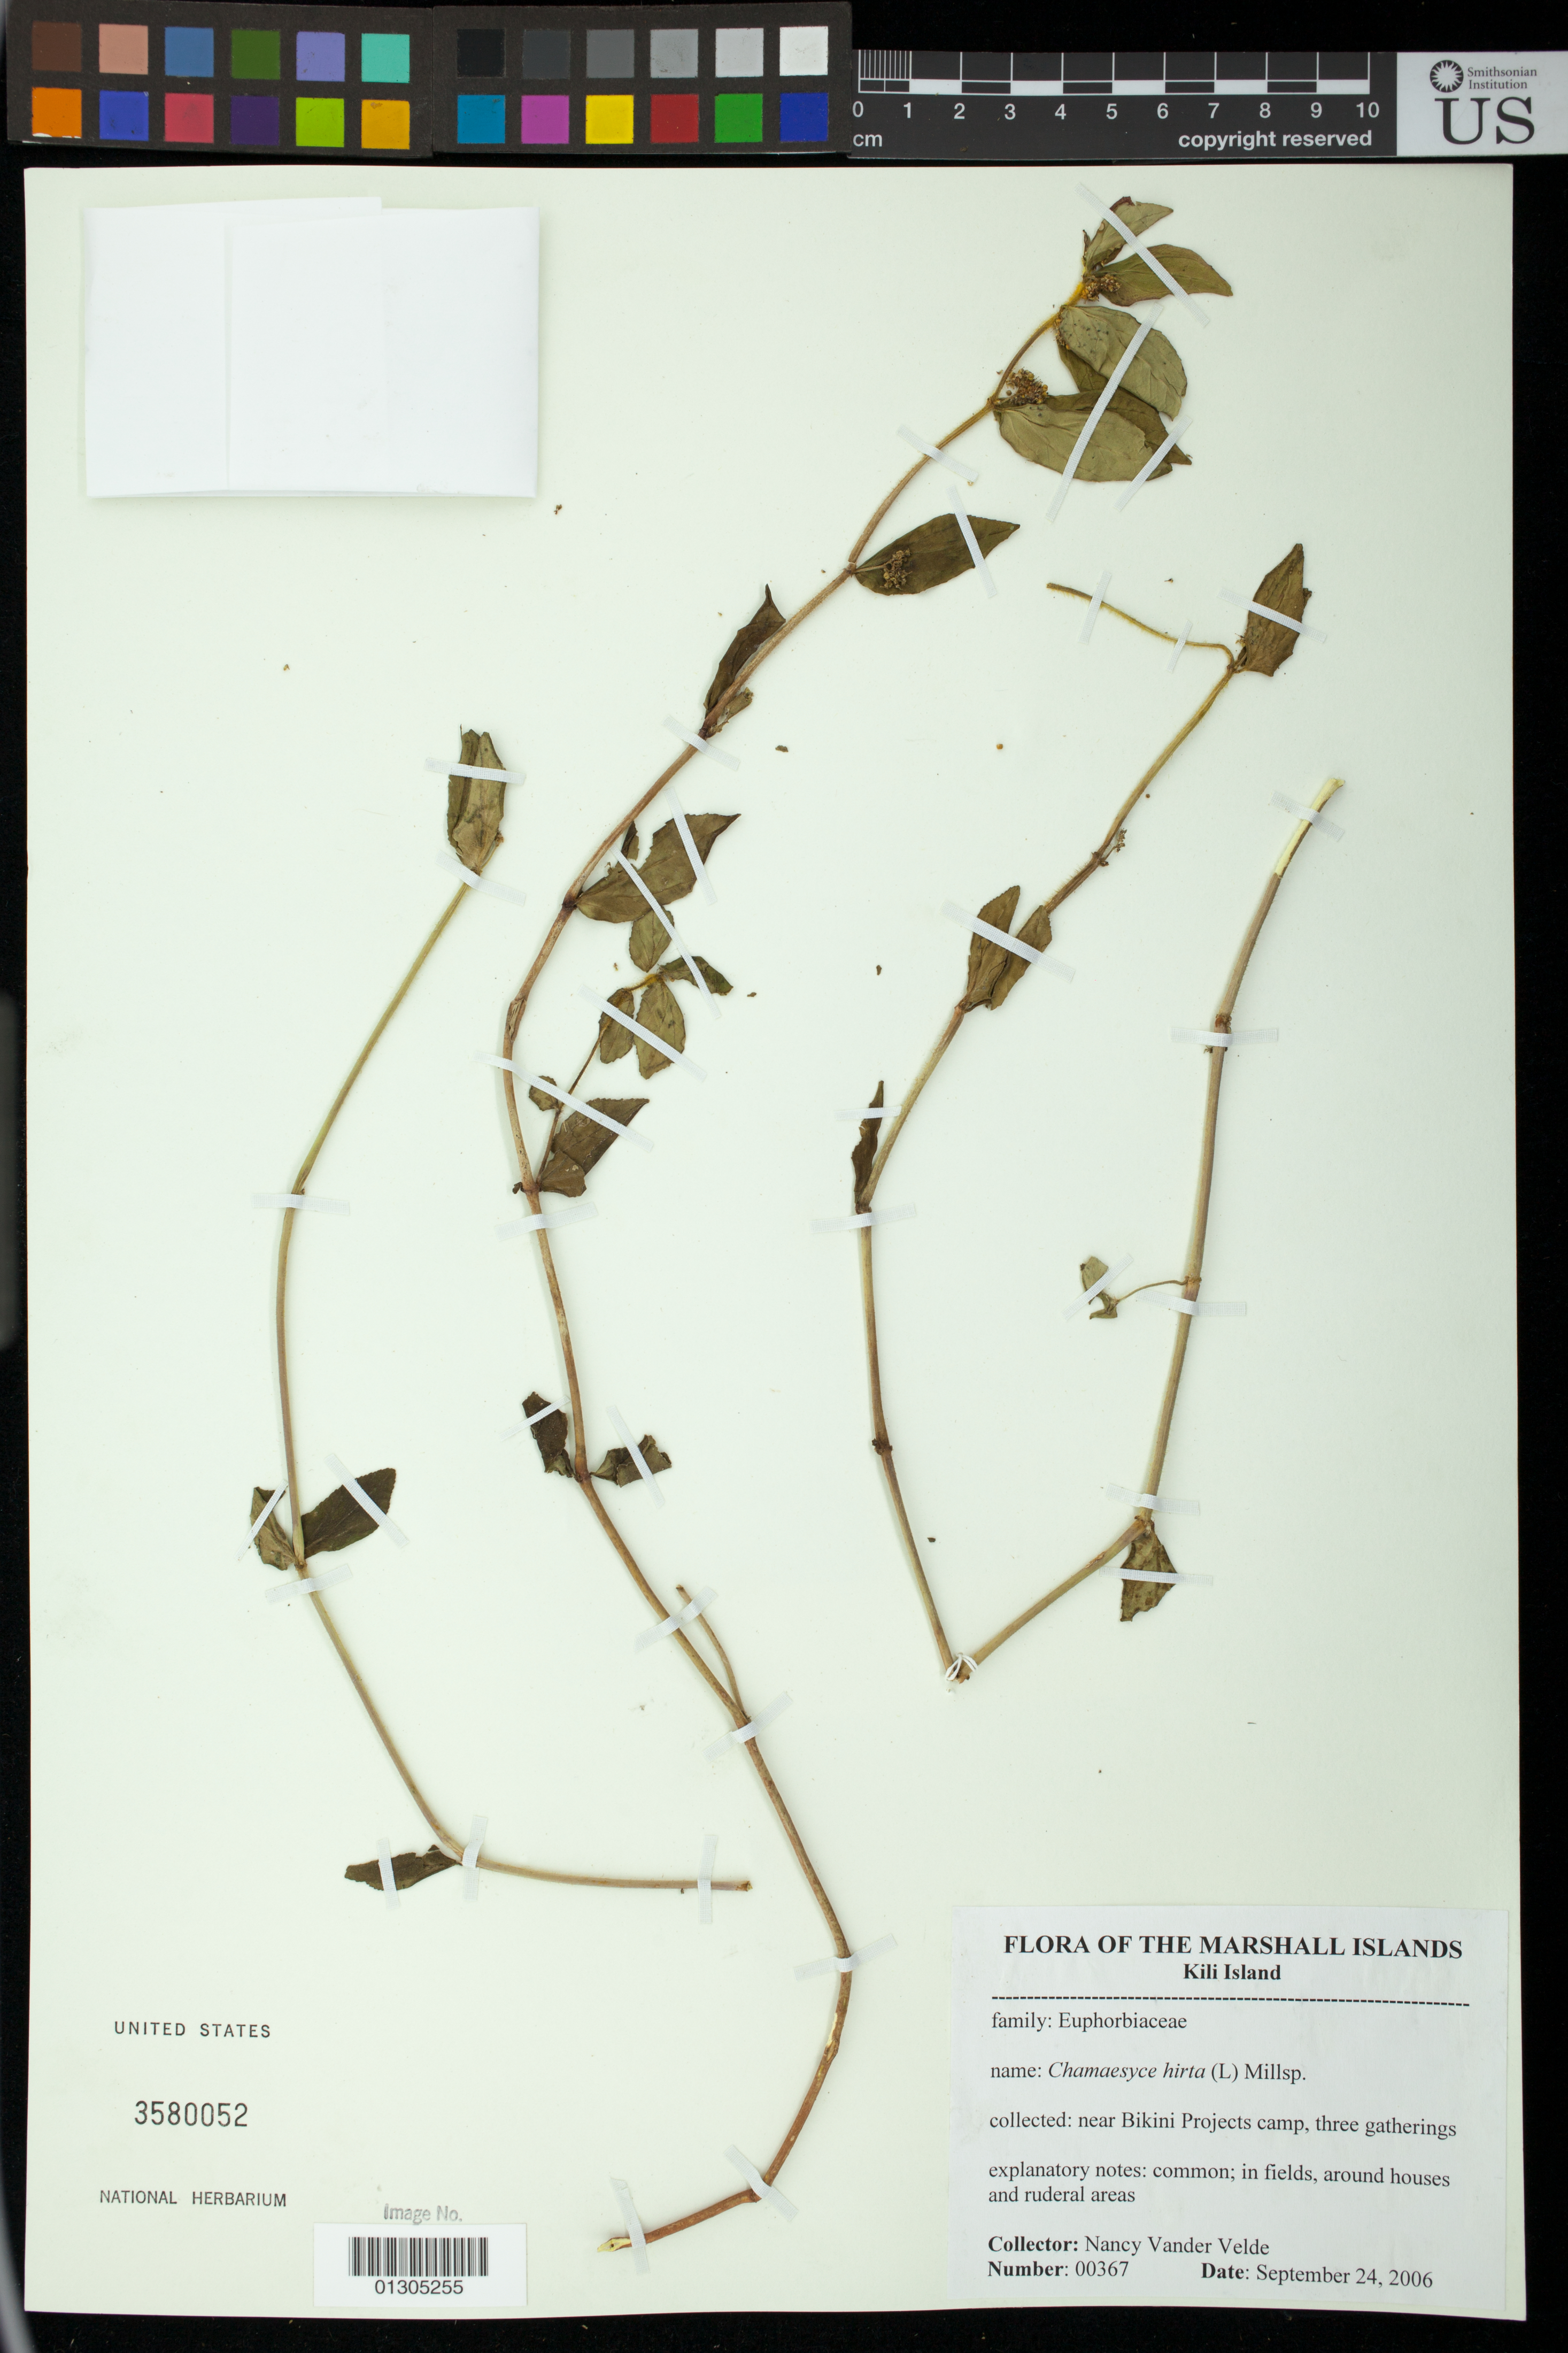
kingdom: Plantae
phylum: Tracheophyta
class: Magnoliopsida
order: Malpighiales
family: Euphorbiaceae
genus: Chamaesyce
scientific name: Chamaesyce hirta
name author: (L.) Millsp.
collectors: N. Vander Velde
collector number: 00367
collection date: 2006-09-24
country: Marshall Islands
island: Kili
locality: near Bikini Projects camp, three gatherings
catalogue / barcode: US 3580052